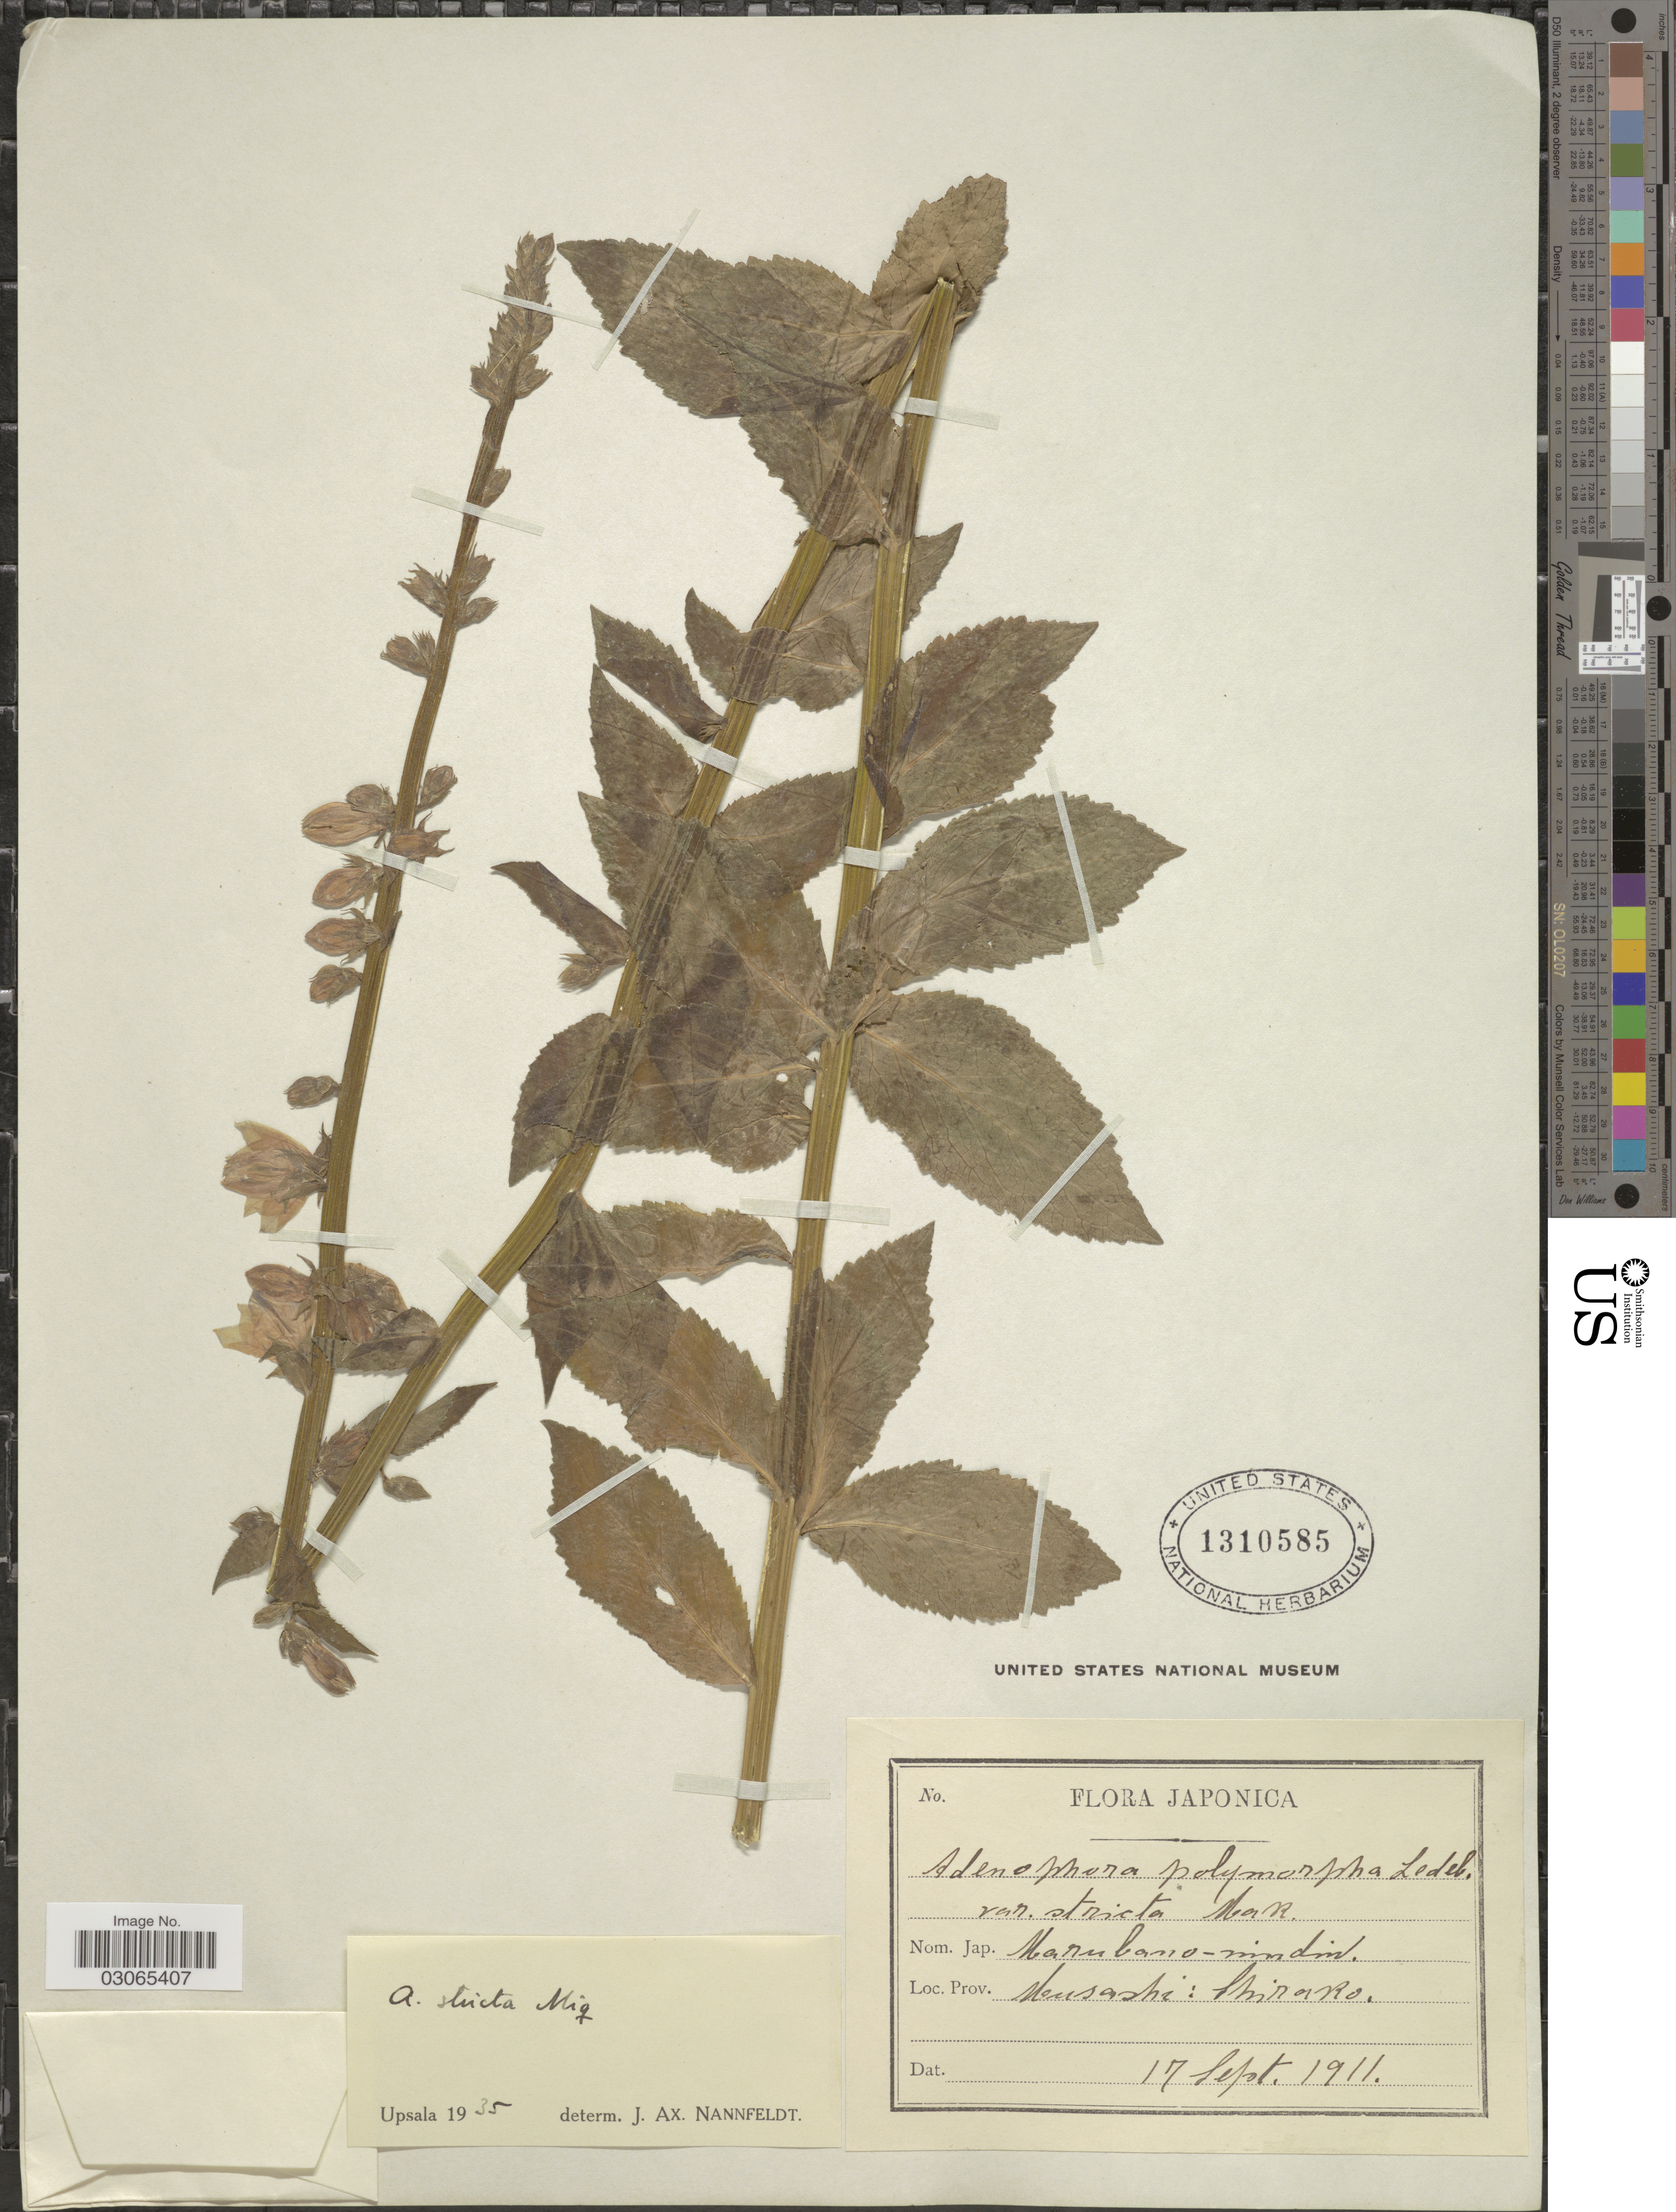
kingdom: Plantae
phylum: Tracheophyta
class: Magnoliopsida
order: Asterales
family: Campanulaceae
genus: Adenophora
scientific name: Adenophora stricta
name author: Miq.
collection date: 1911-09-17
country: Japan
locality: Musashi: Shirako.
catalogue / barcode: US 1310585